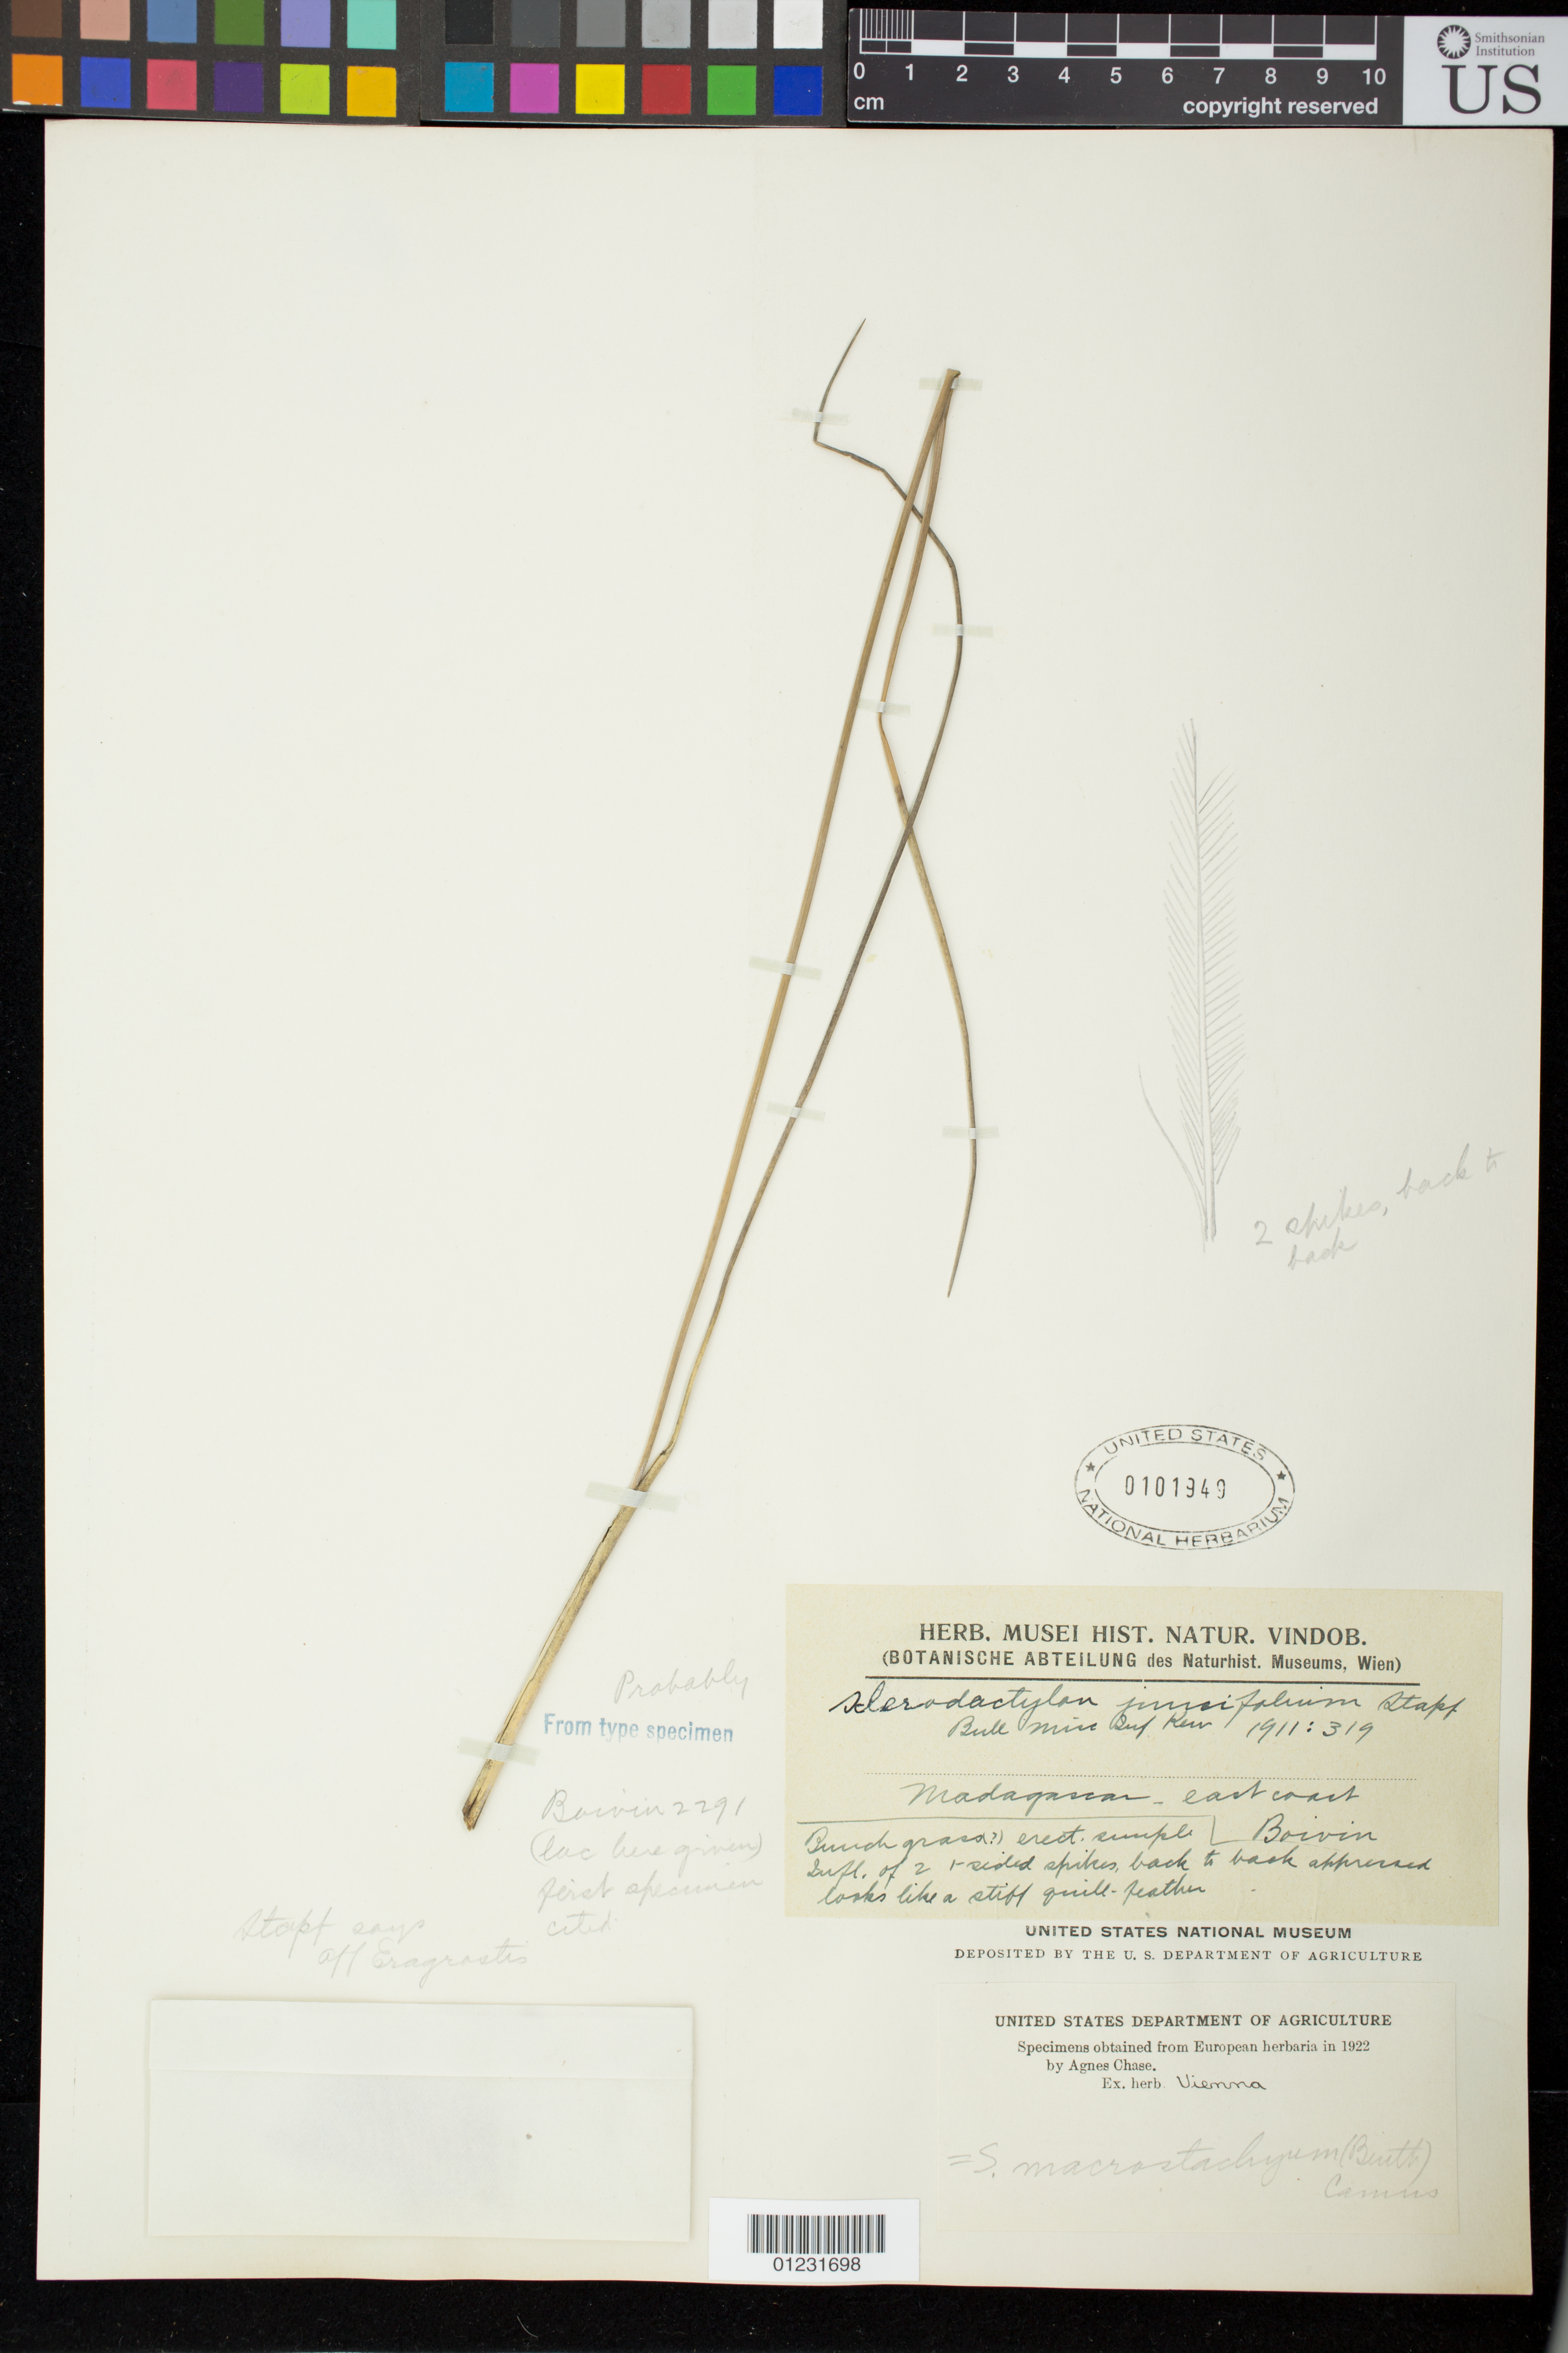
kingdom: Plantae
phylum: Tracheophyta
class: Liliopsida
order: Poales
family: Poaceae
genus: Sclerodactylon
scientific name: Sclerodactylon juncifolium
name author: Stapf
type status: Syntype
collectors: L. H. Boivin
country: Madagascar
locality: East Coast.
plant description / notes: Fragmentary material of type specimen ex herb. Vienna.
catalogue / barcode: US 101949